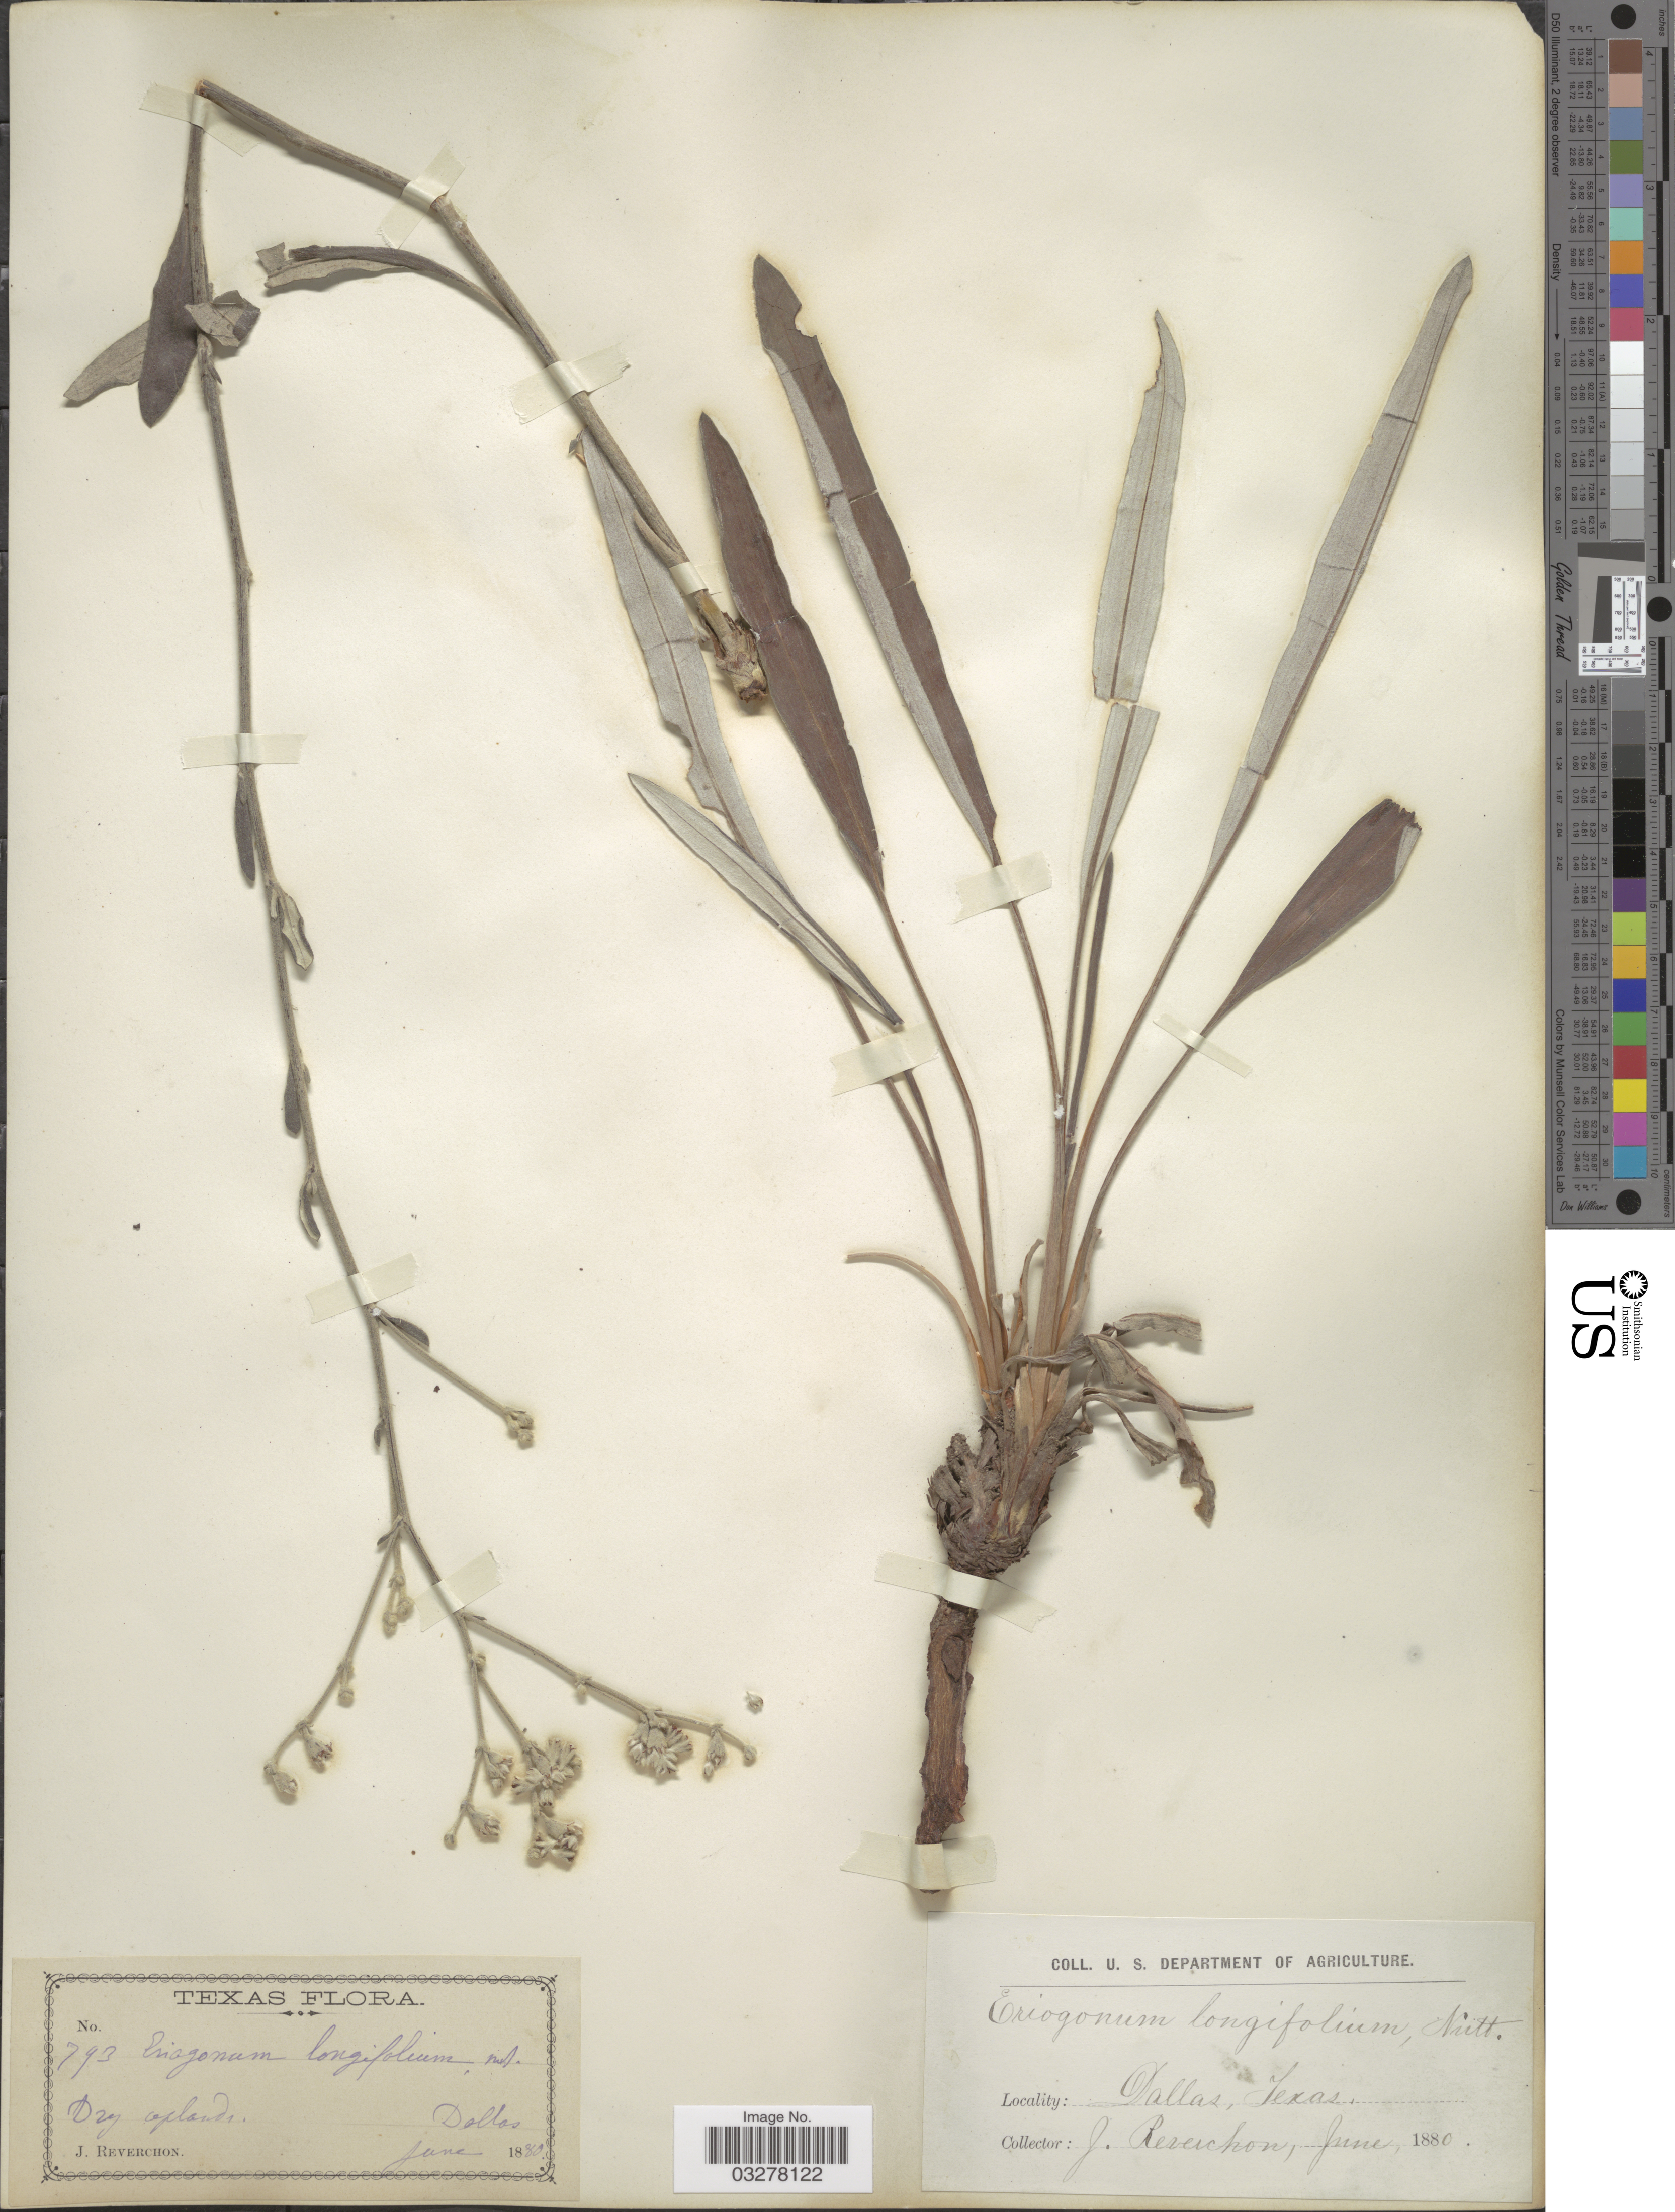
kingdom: Plantae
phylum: Tracheophyta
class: Magnoliopsida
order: Caryophyllales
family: Polygonaceae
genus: Eriogonum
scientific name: Eriogonum longifolium var. lindheimeri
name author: Gand.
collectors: J. Reverchon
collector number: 793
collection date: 1880-06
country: United States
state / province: Texas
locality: Dallas.